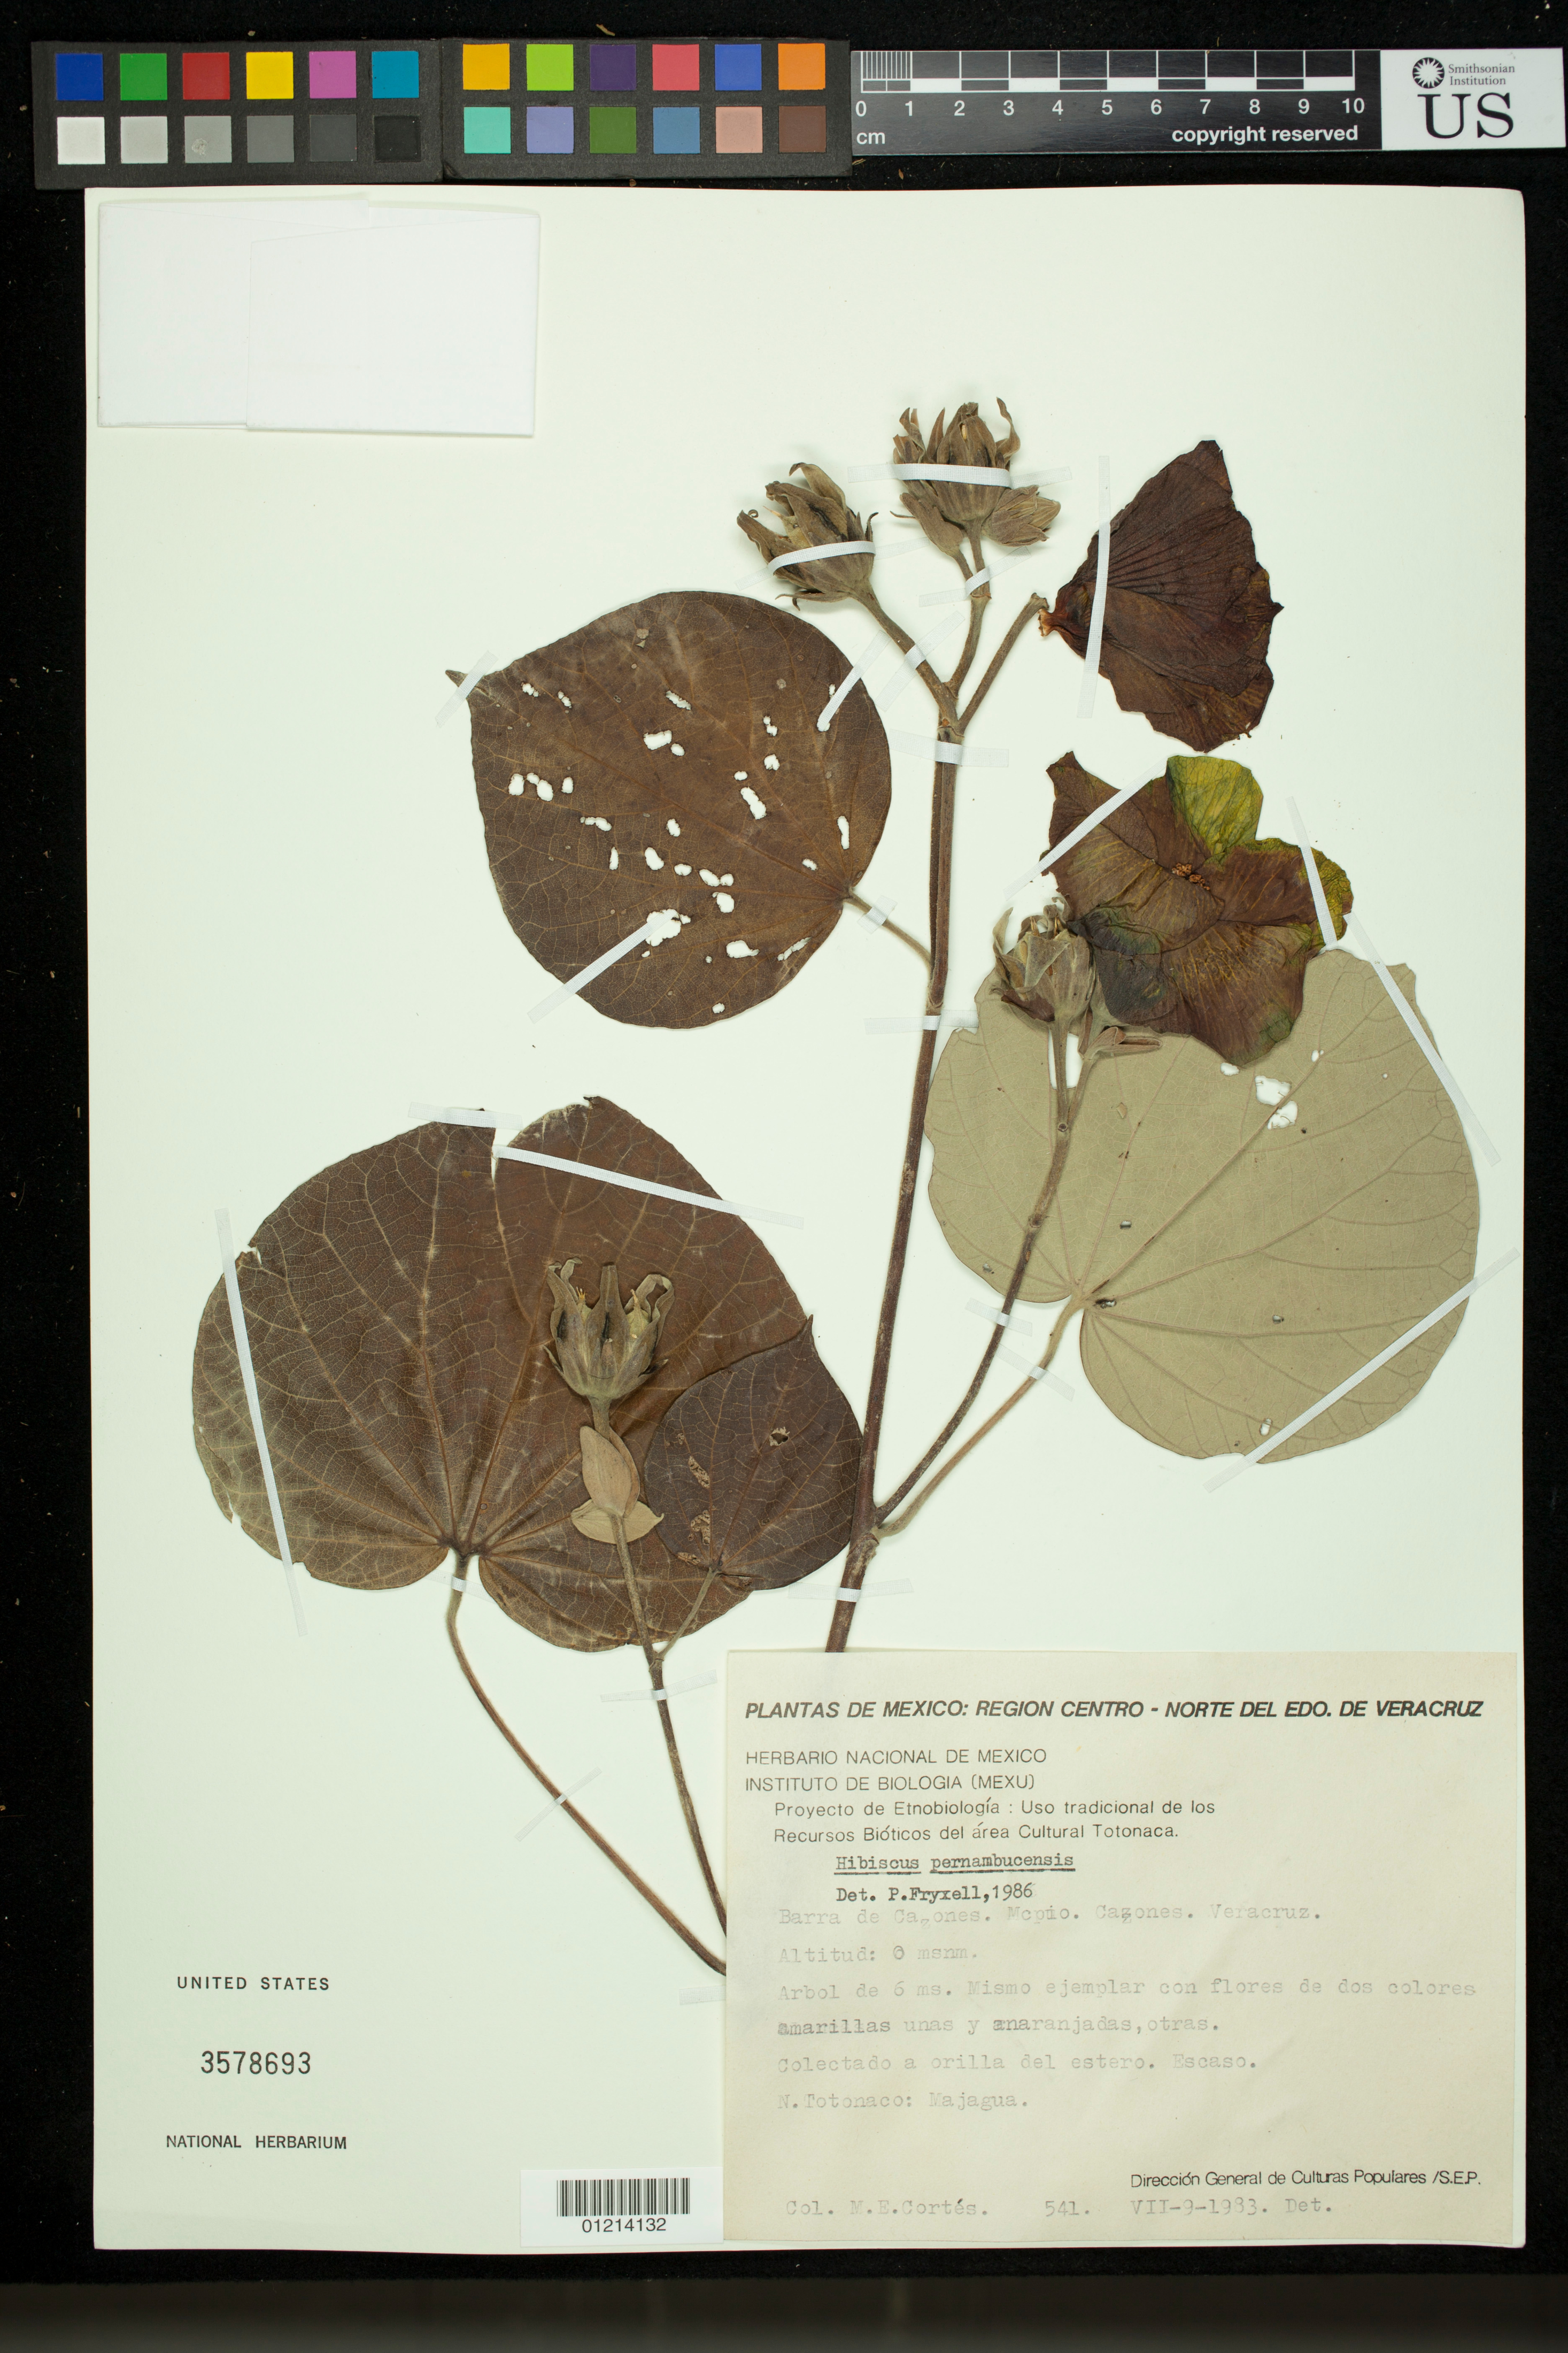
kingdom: Plantae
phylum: Tracheophyta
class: Magnoliopsida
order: Malvales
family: Malvaceae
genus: Talipariti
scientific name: Talipariti tiliaceum var. pernambucense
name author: (Arruda) Fryxell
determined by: Dorr, Laurence J., Curator (BOT), Smithsonian Institution - National Museum of Natural History (UNITED STATES)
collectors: M. L. Cortés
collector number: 541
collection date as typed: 07 Sep 1983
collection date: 1983-09-07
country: Mexico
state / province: Veracruz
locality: Barra de Cazones. Mcpio. Cazones. Veracruz. Colectado a orilla del estero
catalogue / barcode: US 3578693